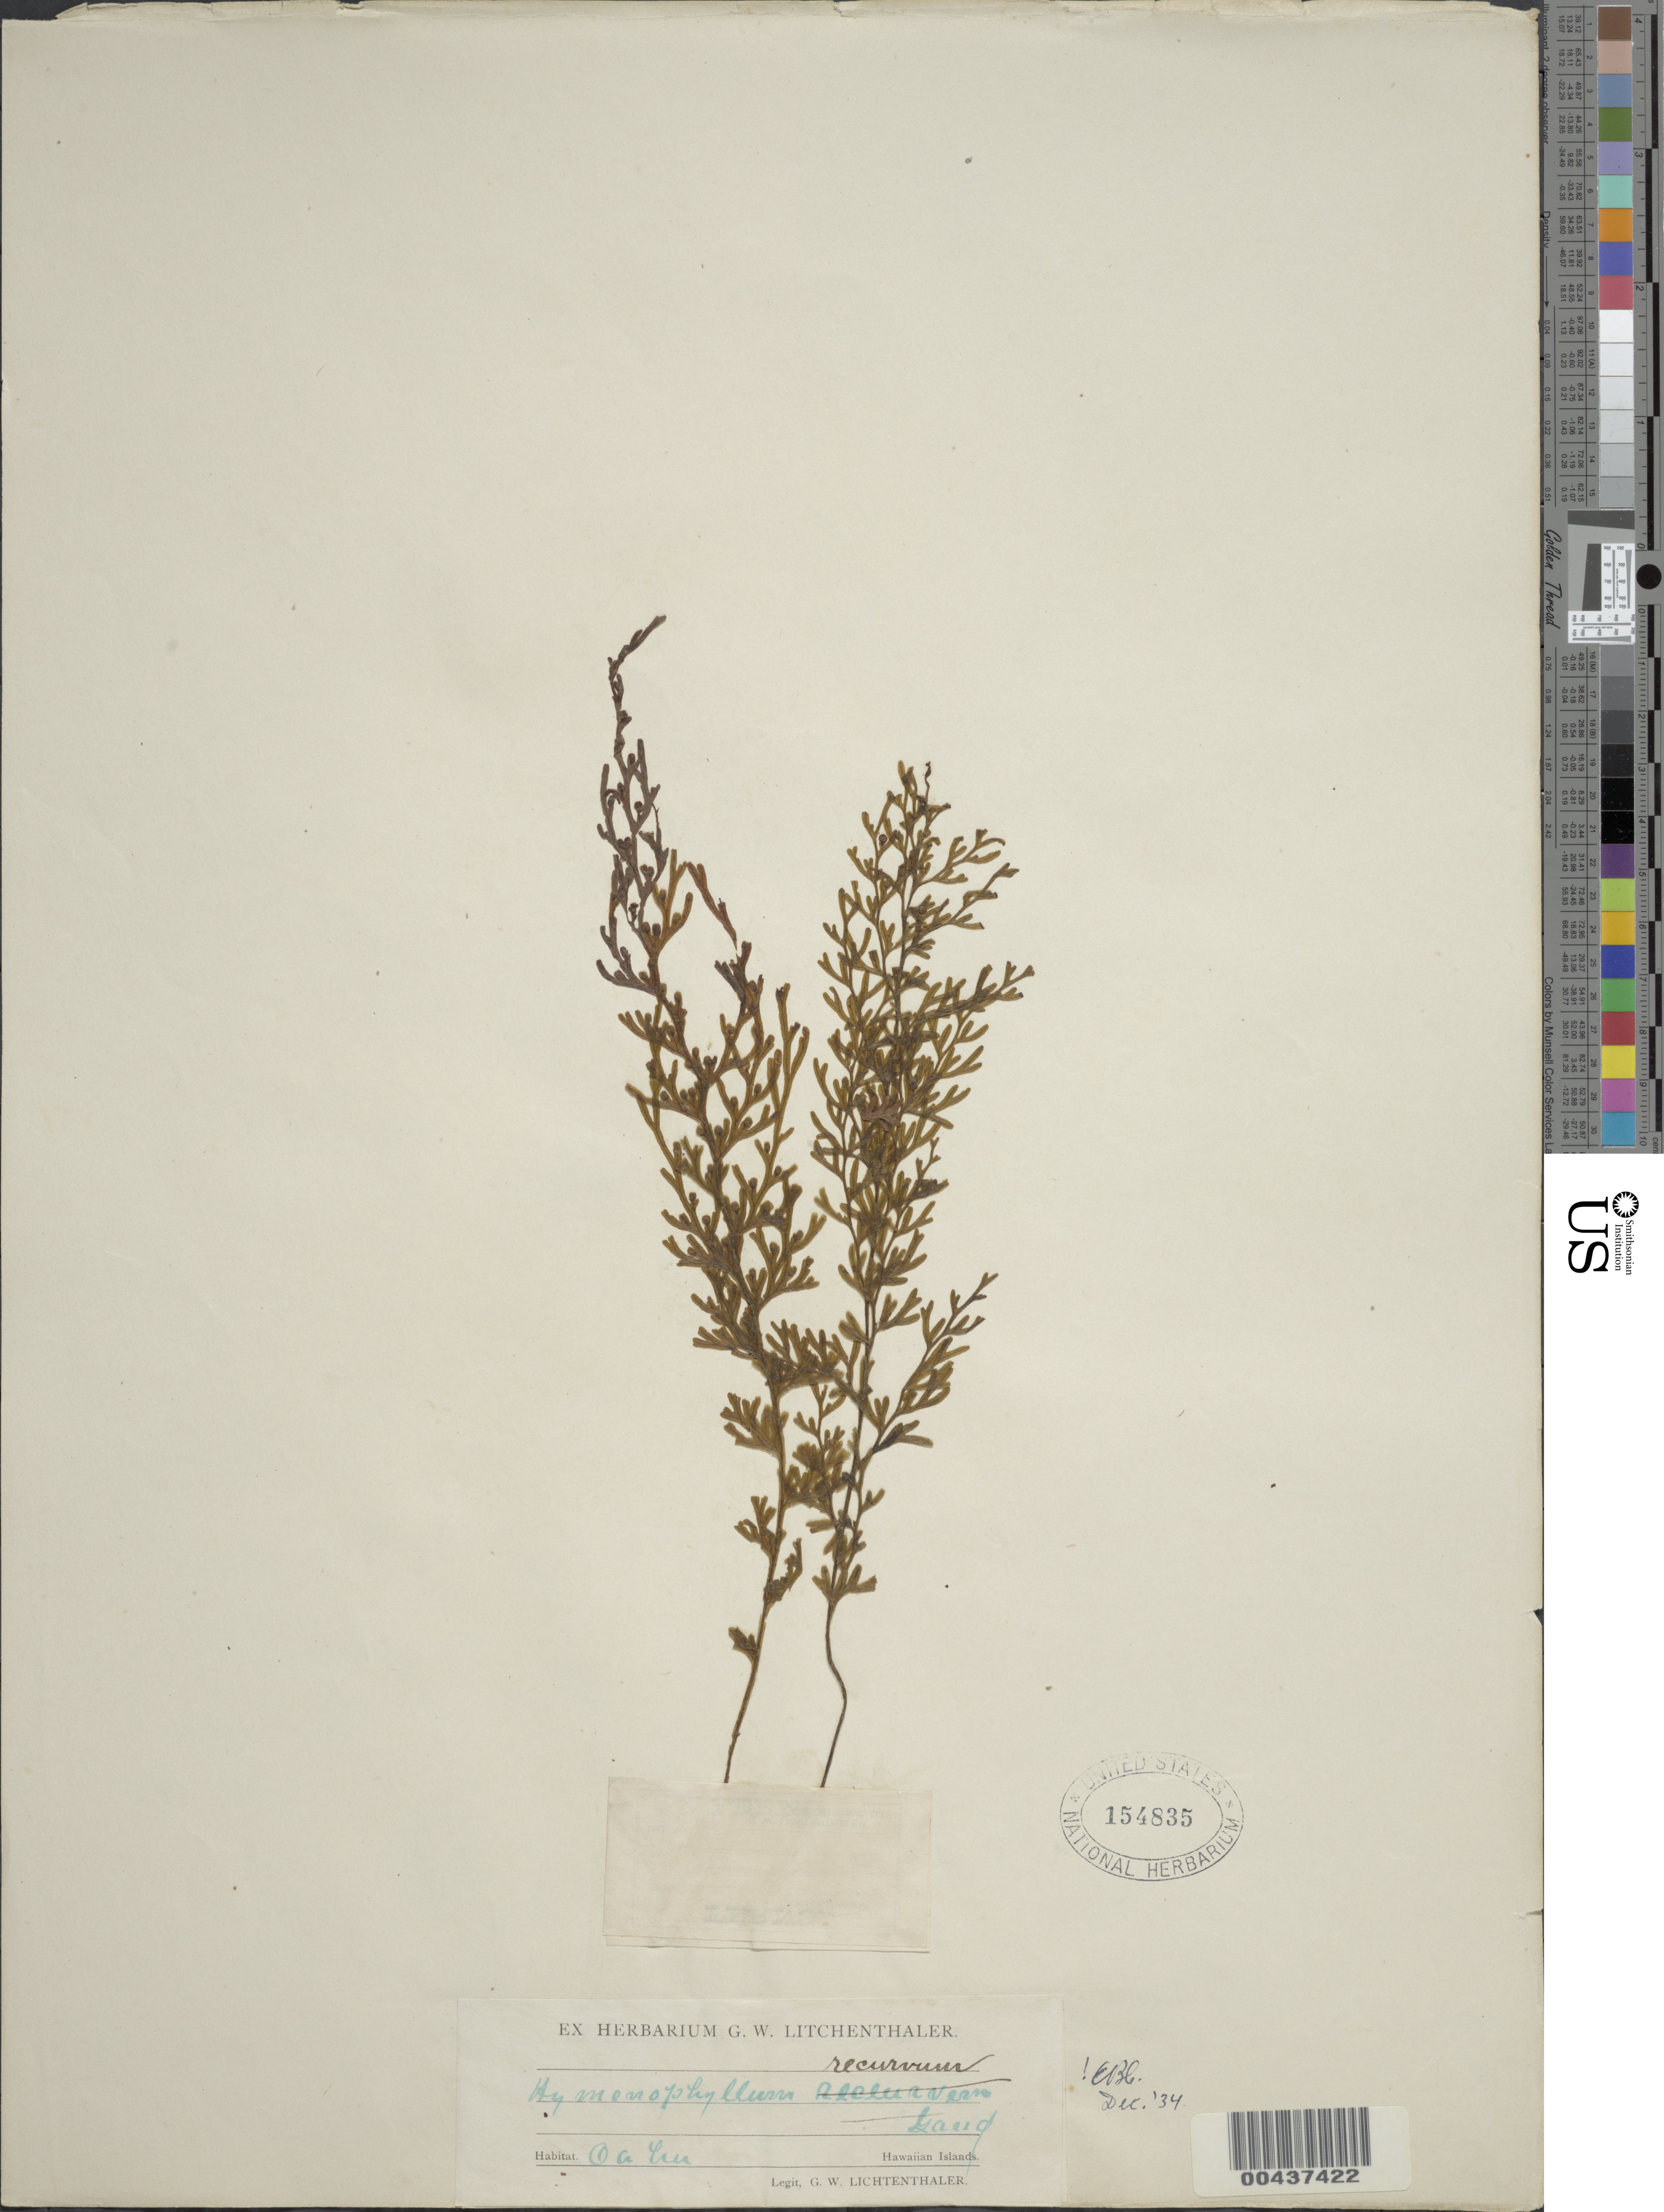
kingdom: Plantae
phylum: Tracheophyta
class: Polypodiopsida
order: Hymenophyllales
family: Hymenophyllaceae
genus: Hymenophyllum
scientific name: Hymenophyllum recurvum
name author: Gaudich.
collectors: G. Lichtenthaler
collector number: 437422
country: United States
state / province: Hawaii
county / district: Honolulu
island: Oahu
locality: Oahu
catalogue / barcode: US 154835